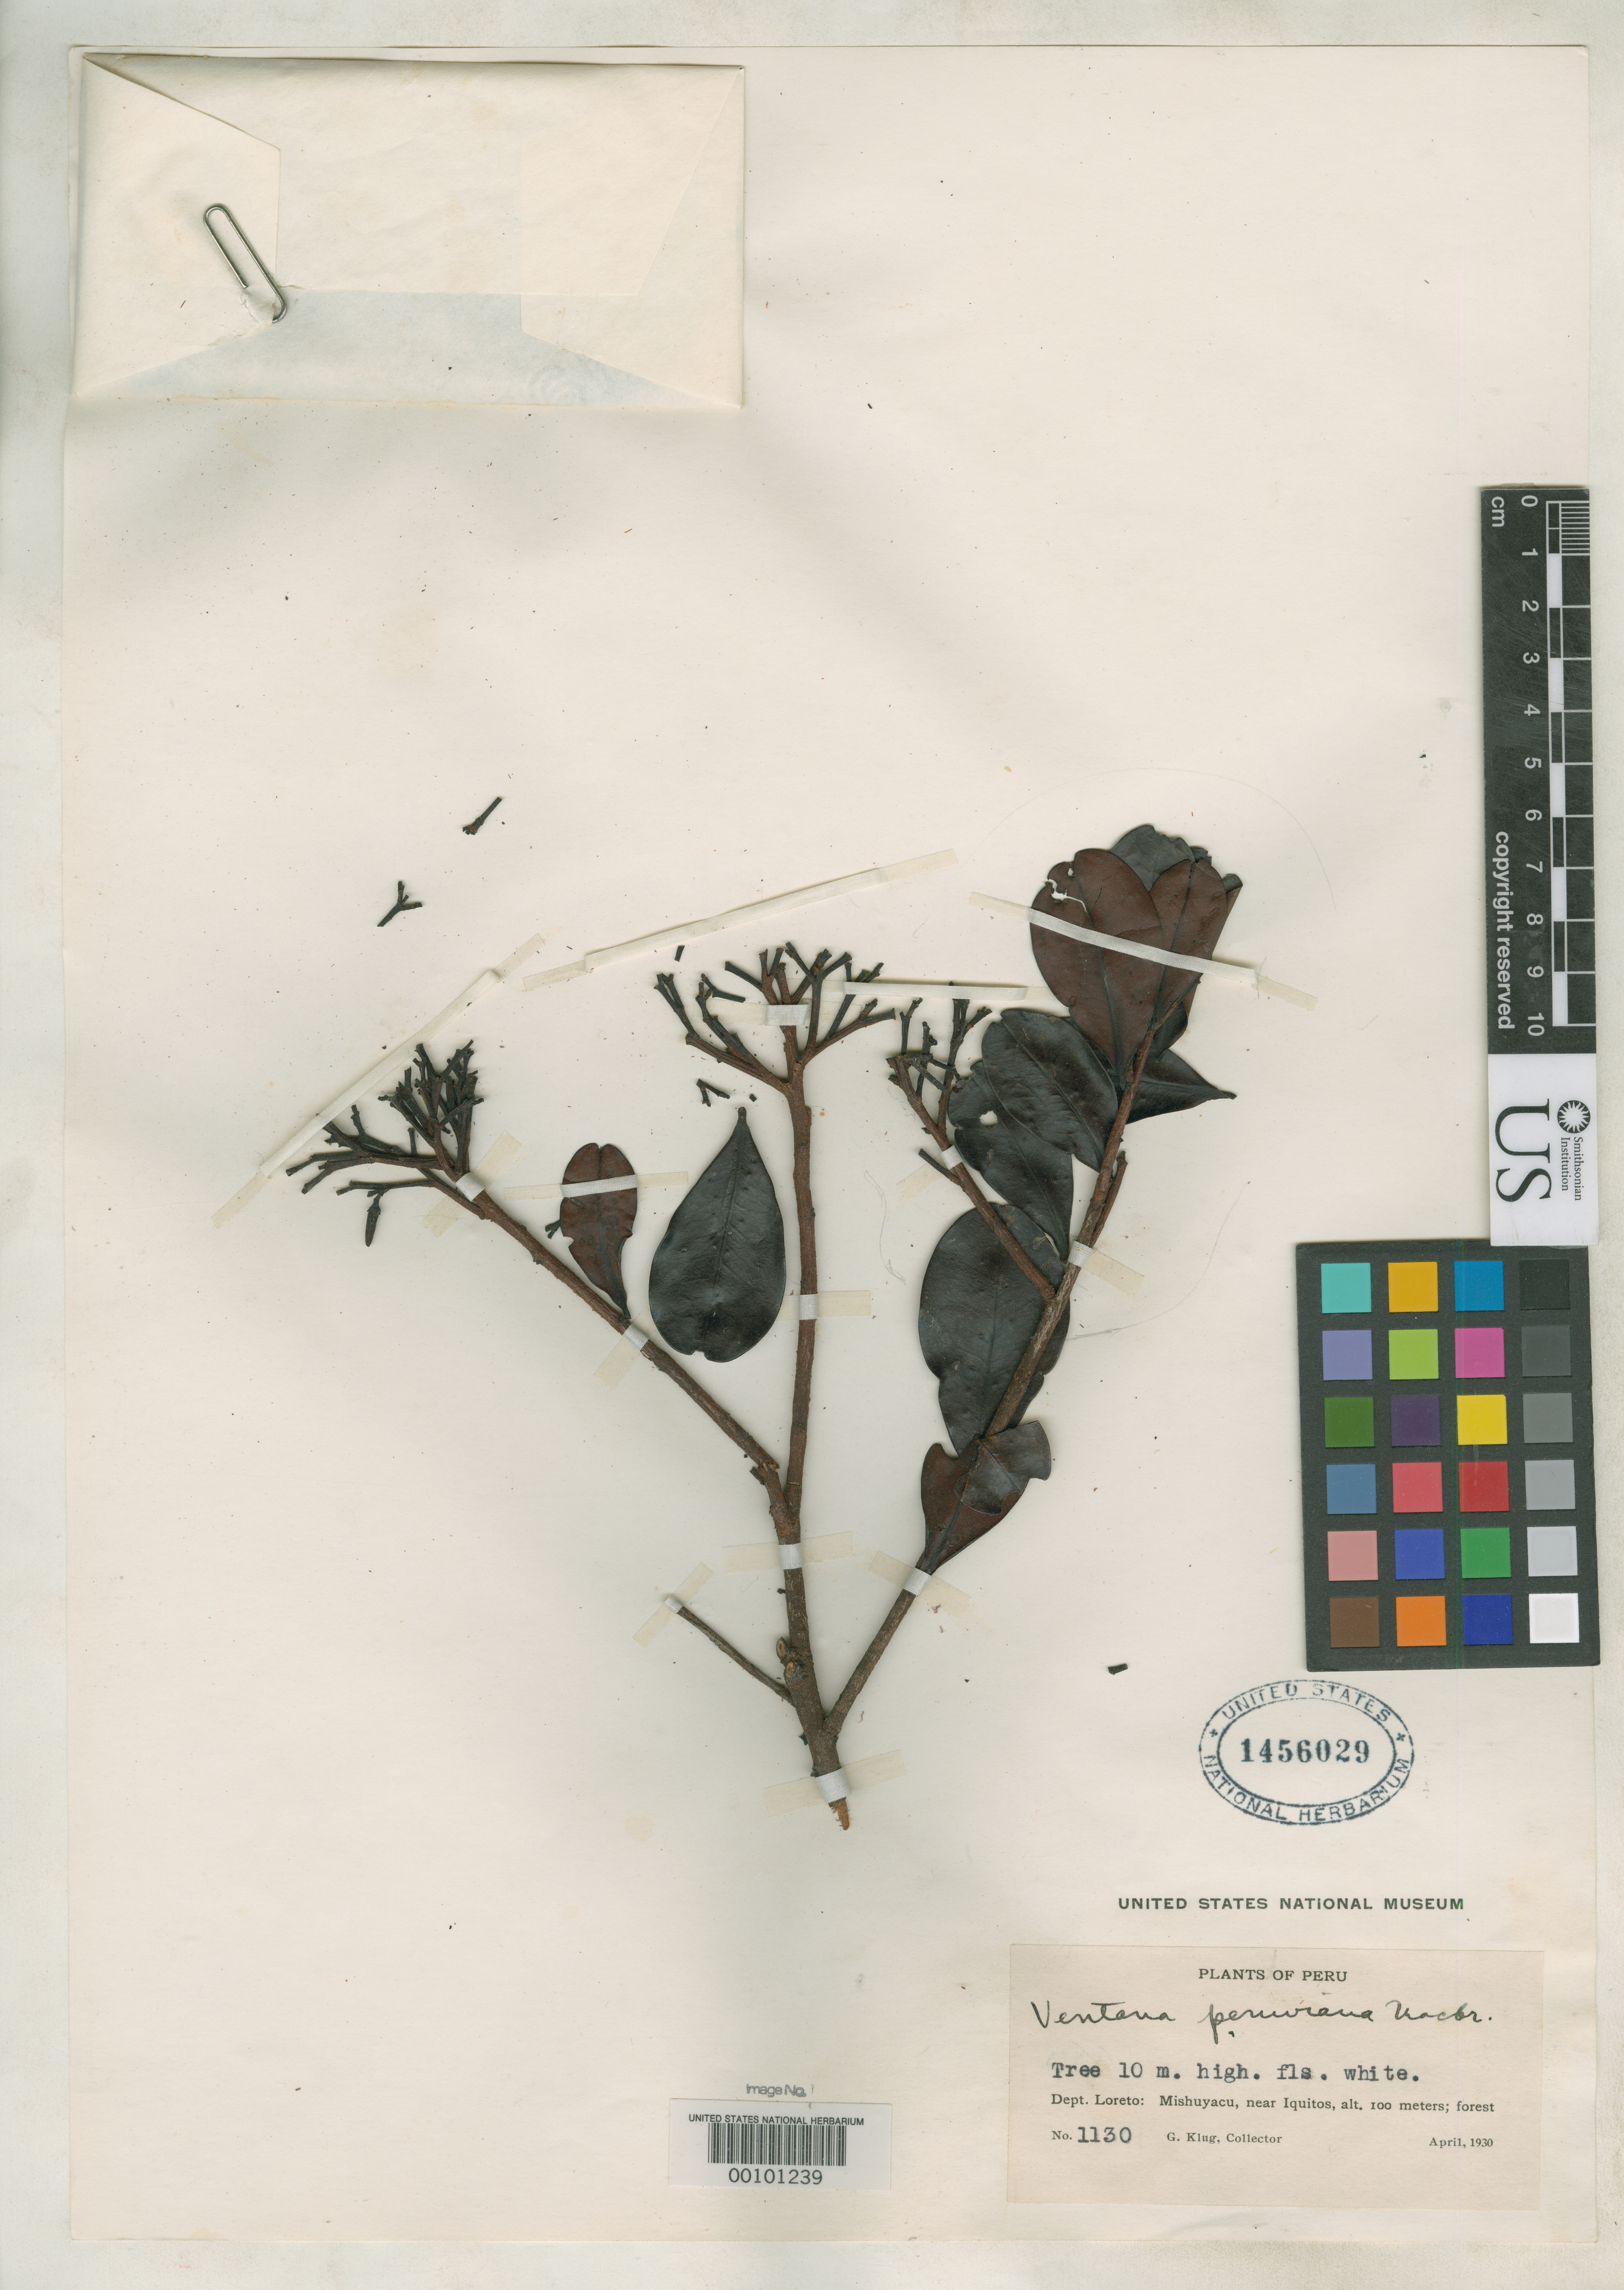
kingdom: Plantae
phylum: Tracheophyta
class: Magnoliopsida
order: Malpighiales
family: Humiriaceae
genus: Vantanea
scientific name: Vantanea peruviana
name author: J.F. Macbr.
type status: Isotype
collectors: G. Klug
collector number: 1130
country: Peru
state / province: Loreto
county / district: Maynas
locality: Mishuyacu, near Iquitos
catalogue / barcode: US 1456029